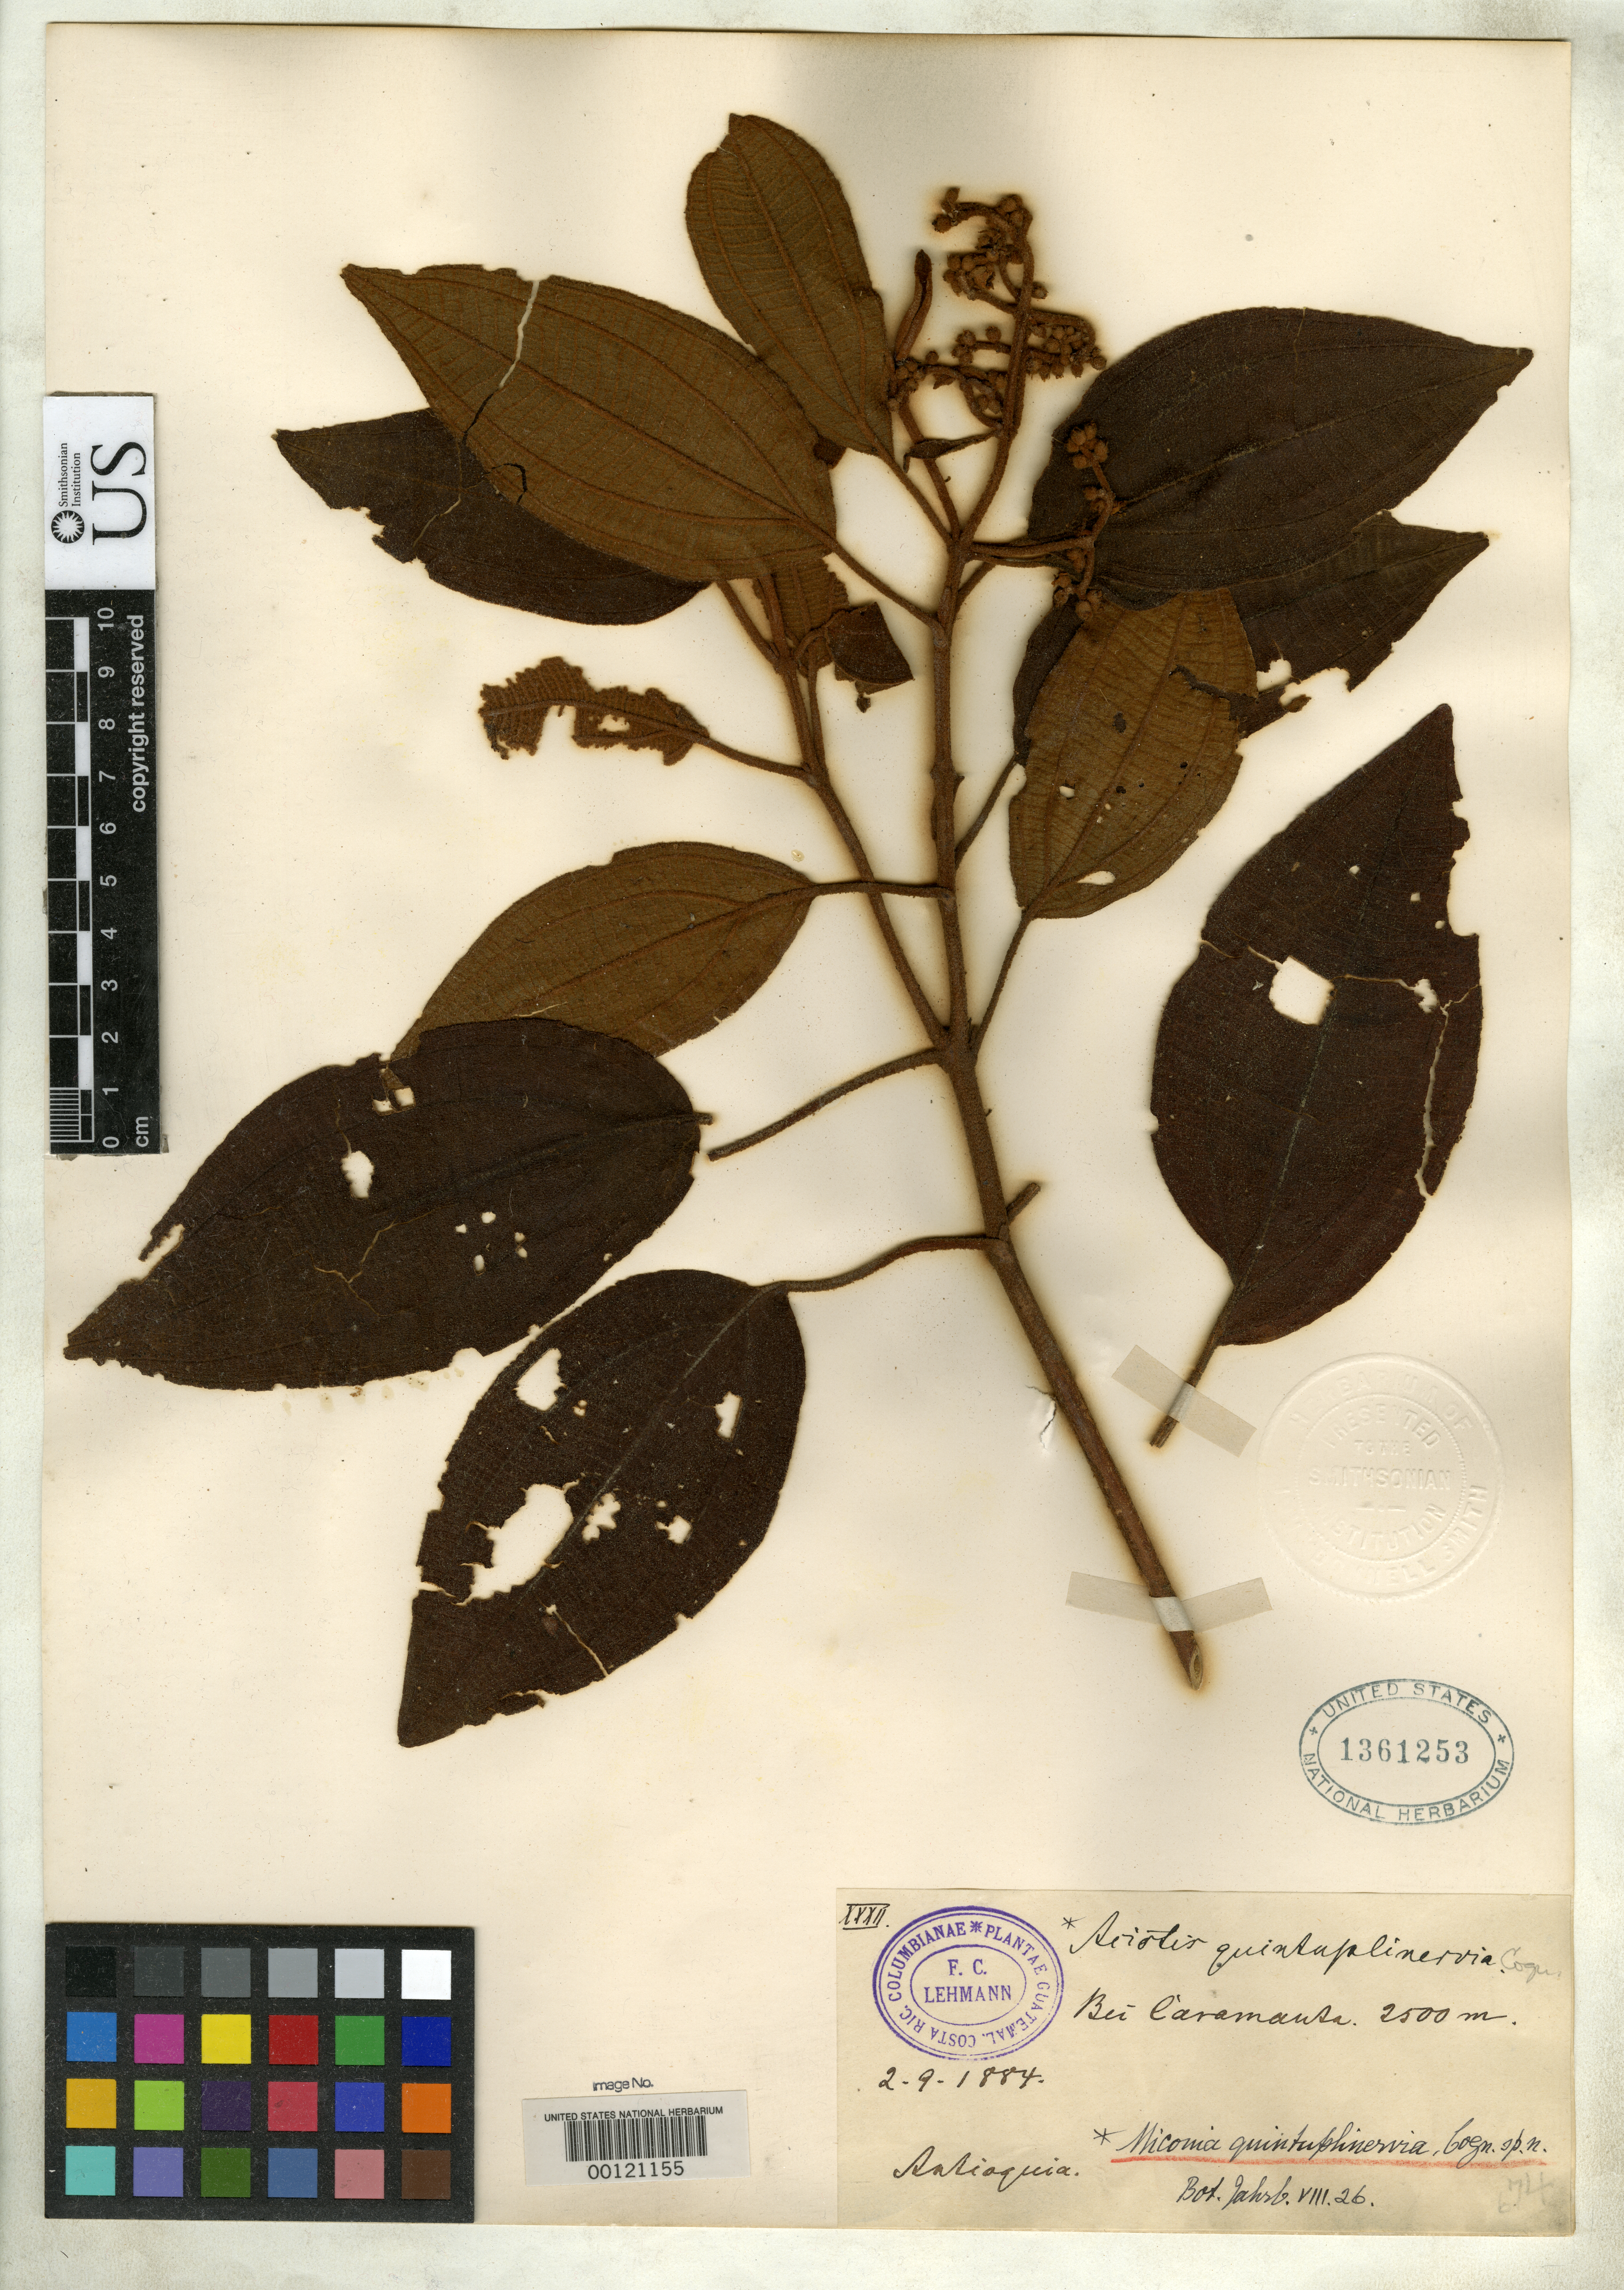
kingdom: Plantae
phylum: Tracheophyta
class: Magnoliopsida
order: Myrtales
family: Melastomataceae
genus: Miconia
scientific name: Miconia quintuplinervia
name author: Cogn.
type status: Isotype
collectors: F. C. Lehmann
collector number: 32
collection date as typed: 1884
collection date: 1884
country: Colombia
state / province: Antioquia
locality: Prope Caramanta.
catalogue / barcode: US 1361253